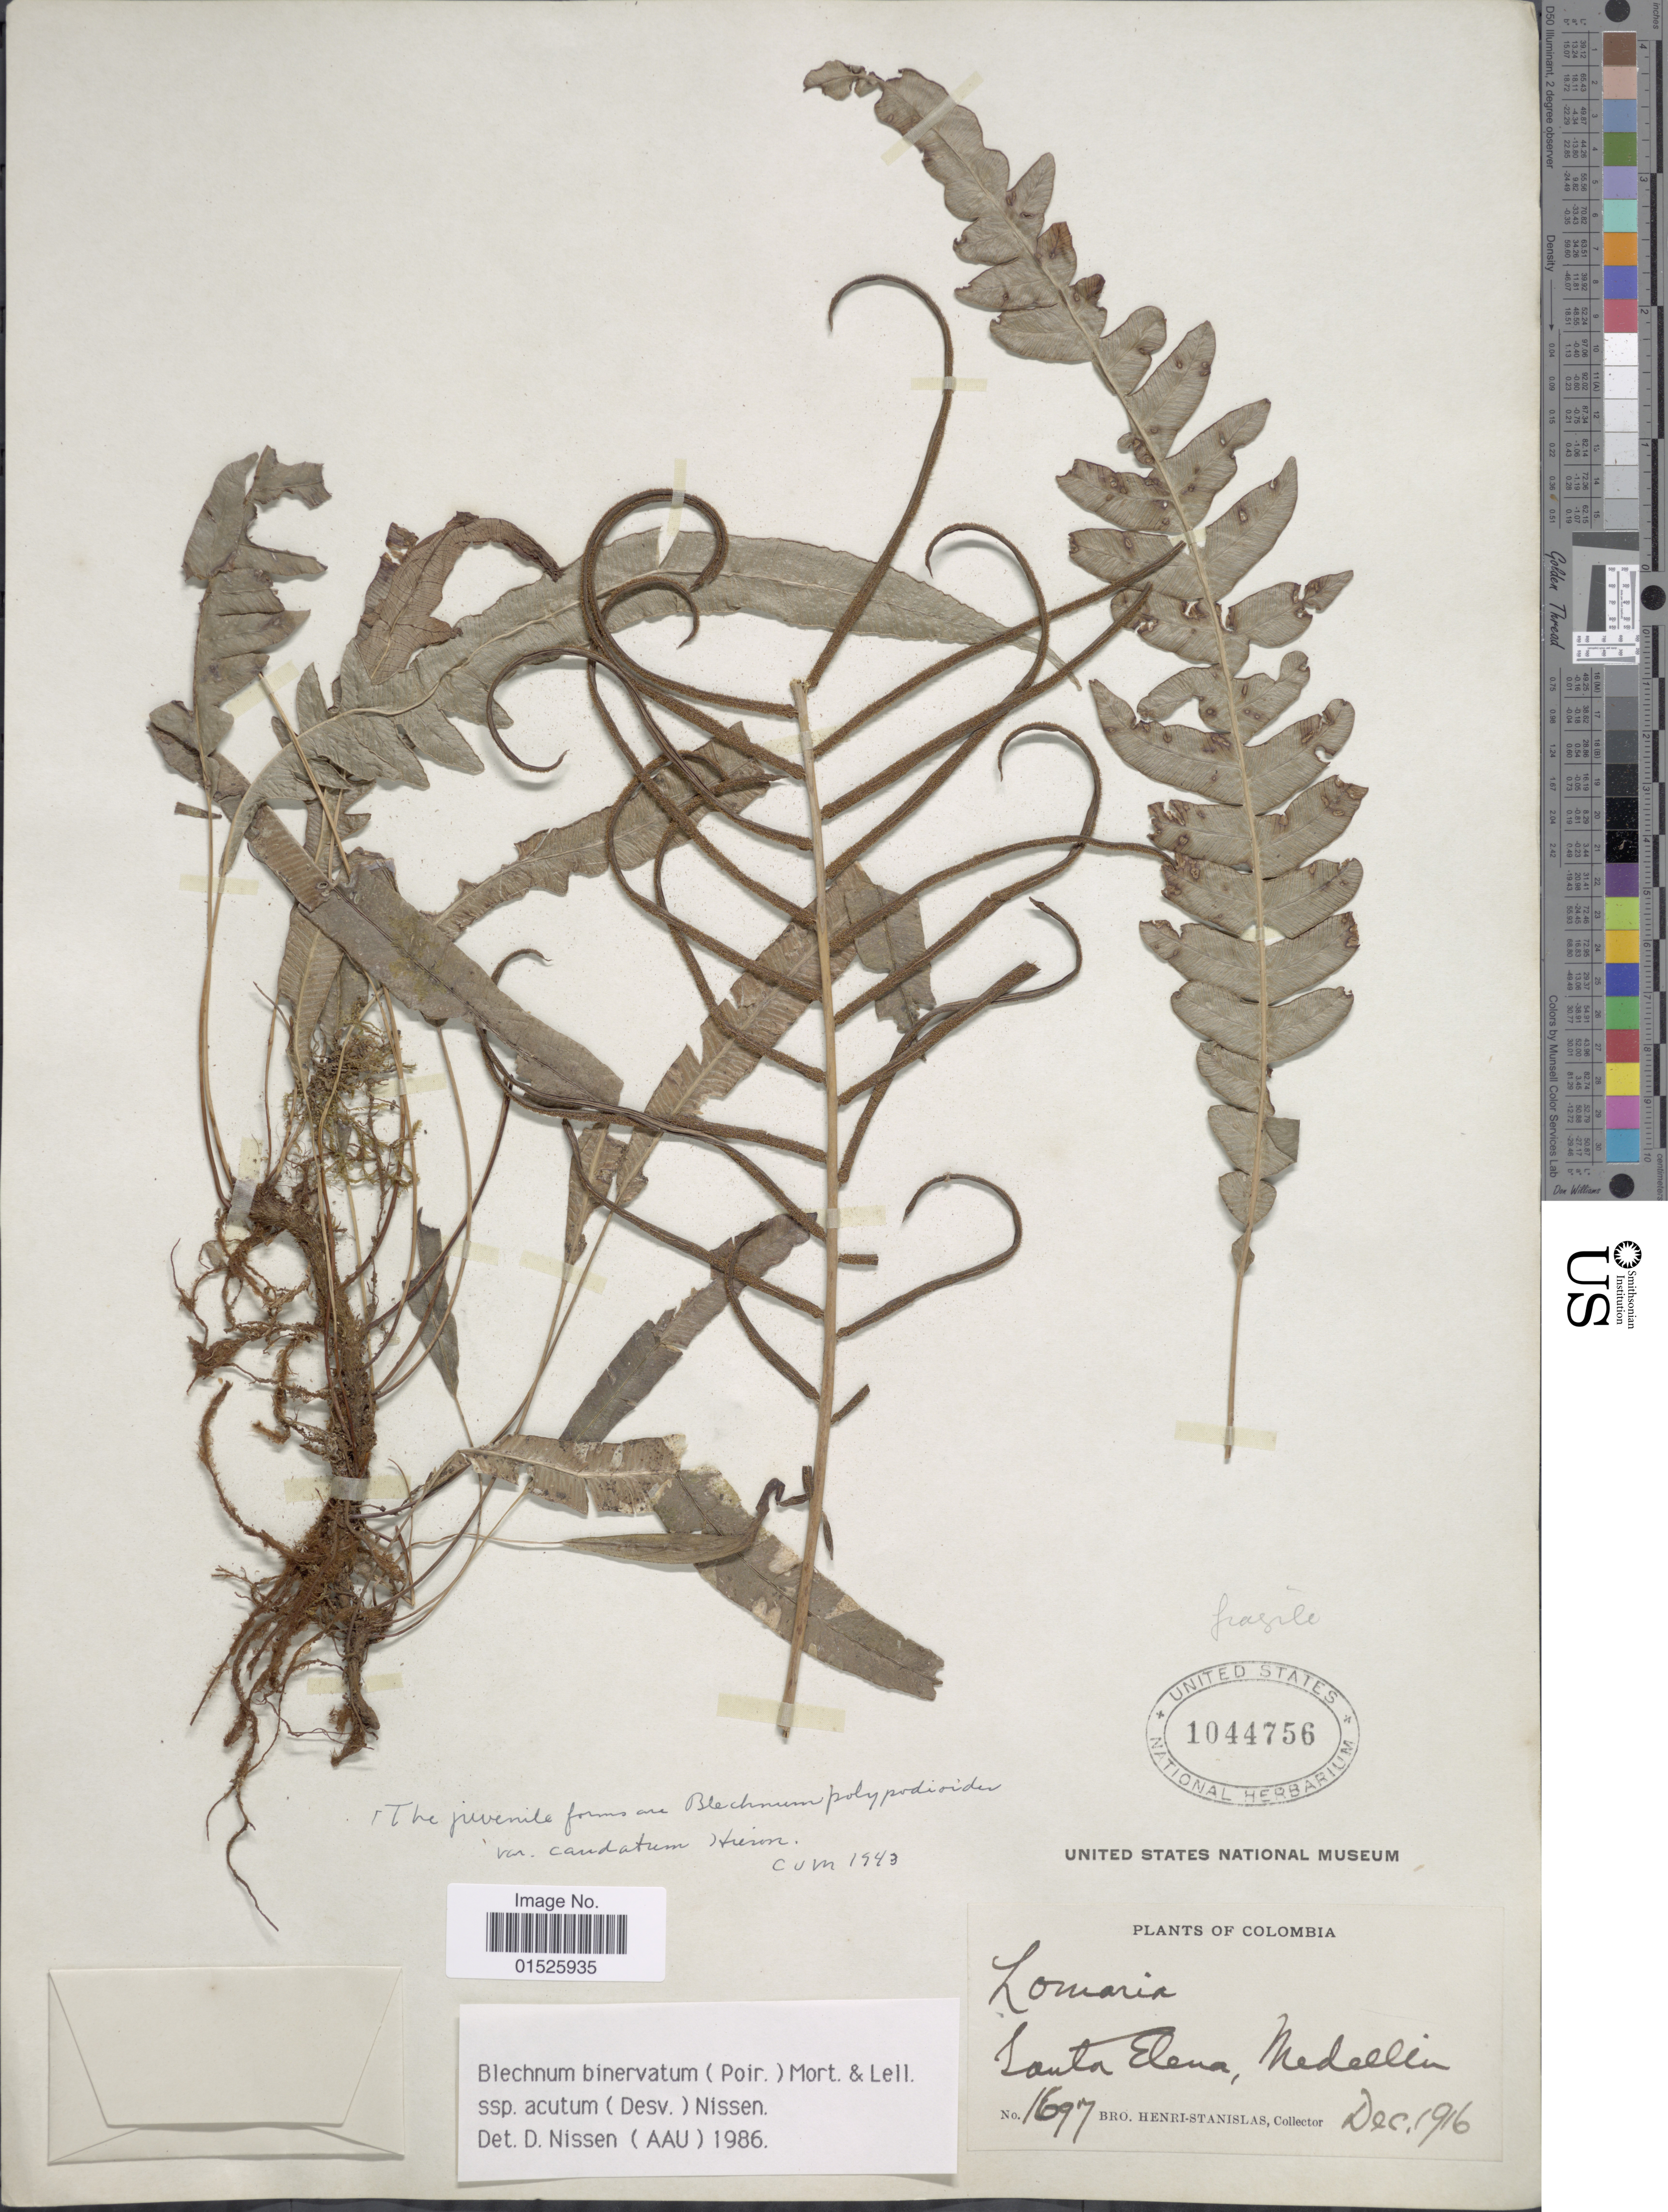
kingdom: Plantae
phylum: Tracheophyta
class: Polypodiopsida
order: Polypodiales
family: Blechnaceae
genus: Blechnum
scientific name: Blechnum fragile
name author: (Liebm.) C.V. Morton & Lellinger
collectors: Henri-Stanislas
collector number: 1677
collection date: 1916-12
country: Colombia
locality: Santa Elena, Medellin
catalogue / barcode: US 1044756